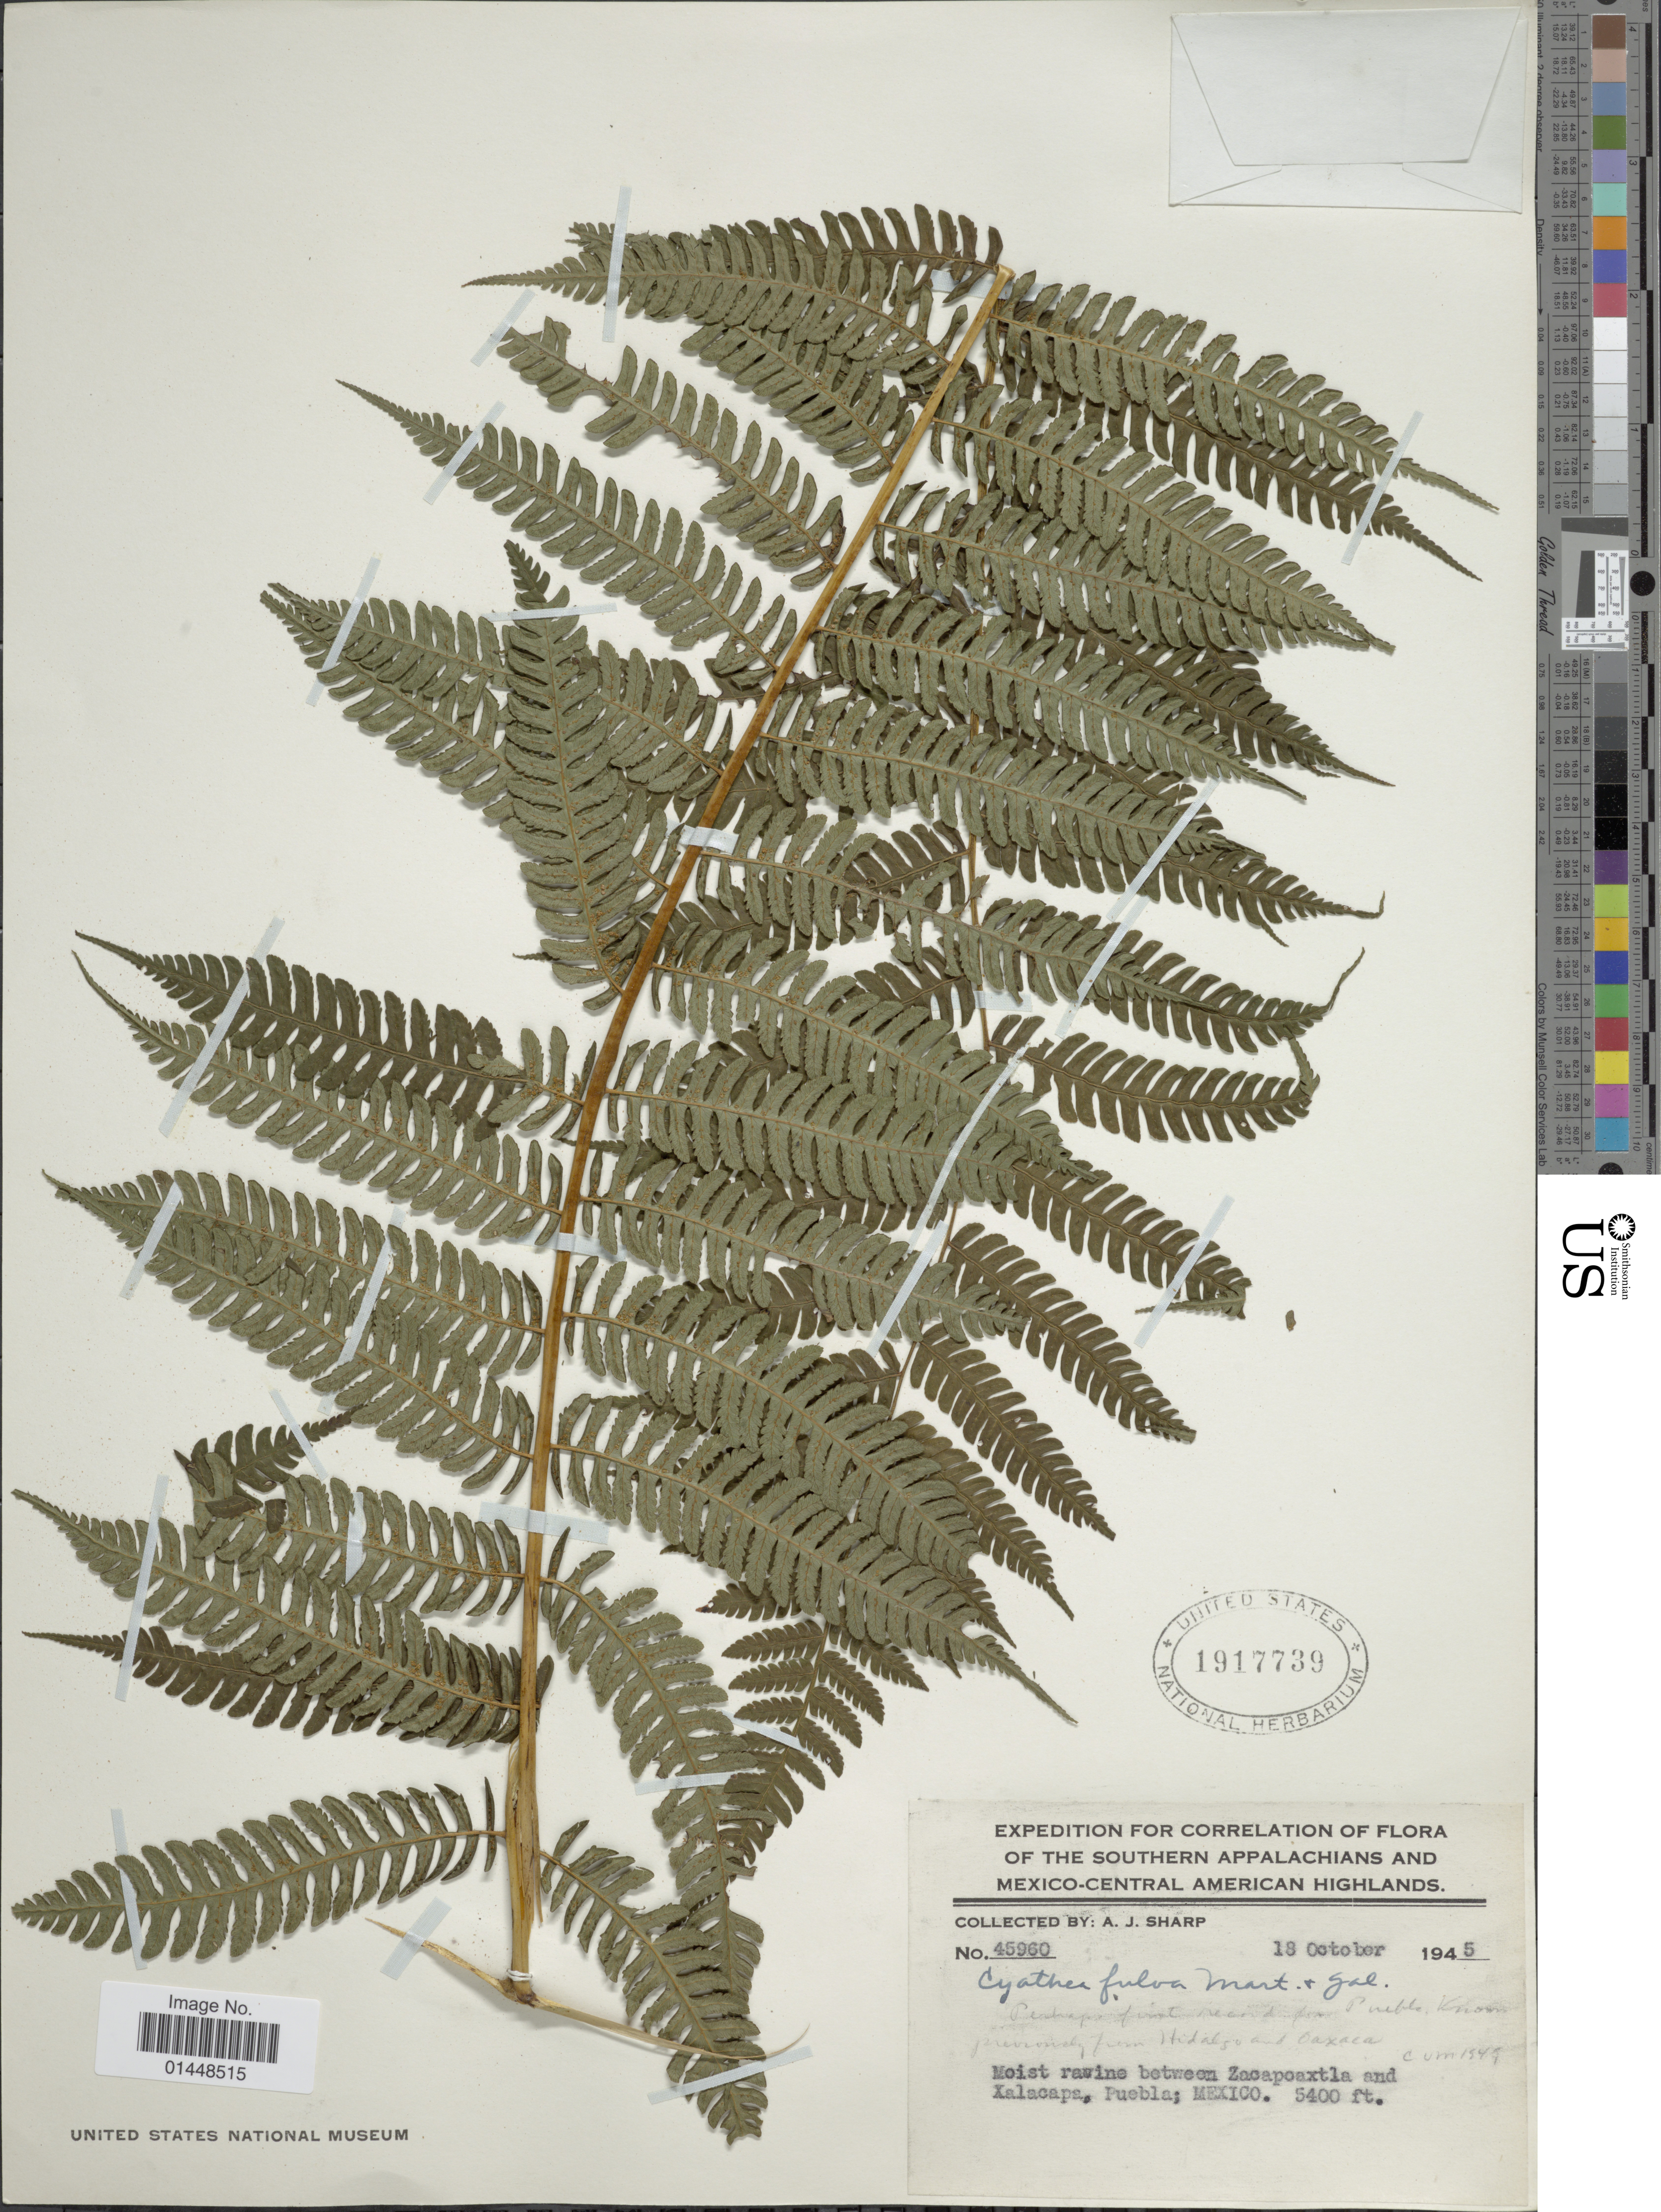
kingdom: Plantae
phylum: Tracheophyta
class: Polypodiopsida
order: Cyatheales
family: Cyatheaceae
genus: Cyathea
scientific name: Cyathea fulva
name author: (M. Martens & Galeotti) Fée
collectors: A. J. Sharp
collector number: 45960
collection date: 1945-10-18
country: Mexico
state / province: Puebla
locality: Moist ravine between Zacapoaxtla and Kalacapa, Puebla; Mexico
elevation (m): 1646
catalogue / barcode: US 1917739